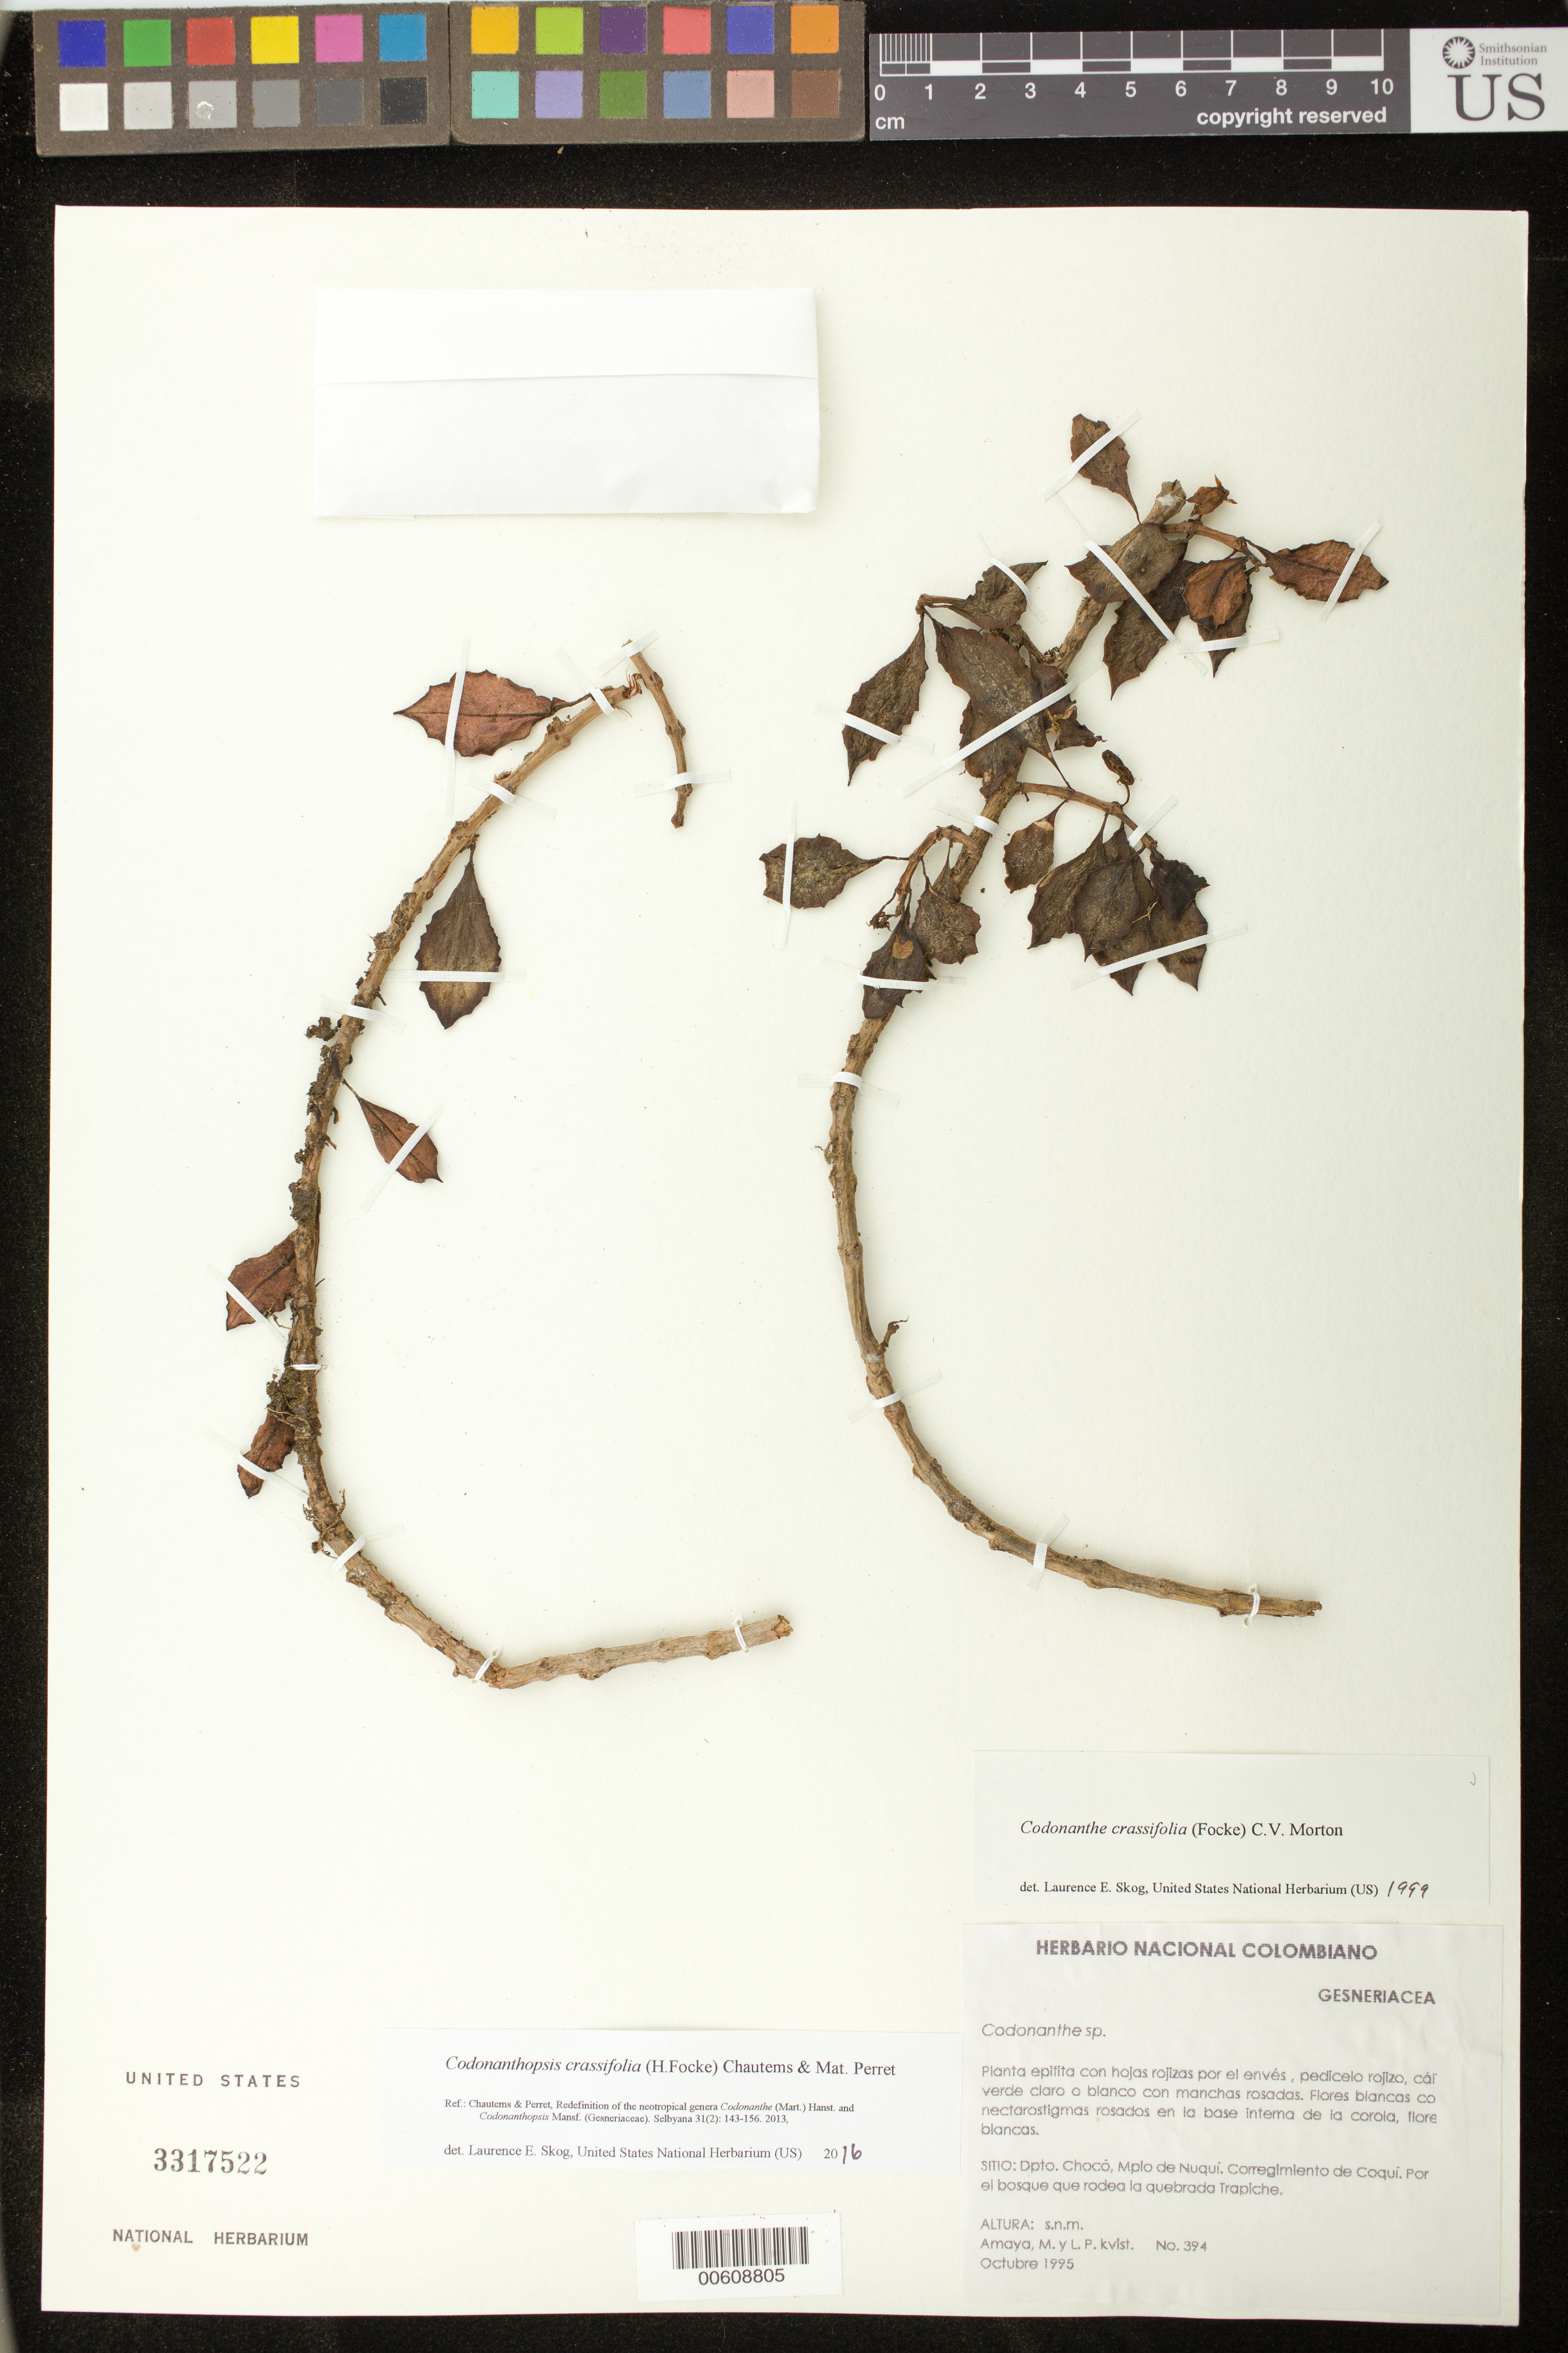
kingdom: Plantae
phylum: Tracheophyta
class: Magnoliopsida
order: Lamiales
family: Gesneriaceae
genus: Codonanthopsis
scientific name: Codonanthopsis crassifolia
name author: (H. Focke) Chautems & Mat.Perret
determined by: Skog, Laurence E.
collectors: M. Amaya & L. P. Kvist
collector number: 394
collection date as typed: Oct 1995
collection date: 1995-10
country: Colombia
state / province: Chocó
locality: Mpio. de Nuquí; Corregimiento de Coquí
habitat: Por el bosque que rodea la quebrada Trapiche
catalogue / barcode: US 3317522